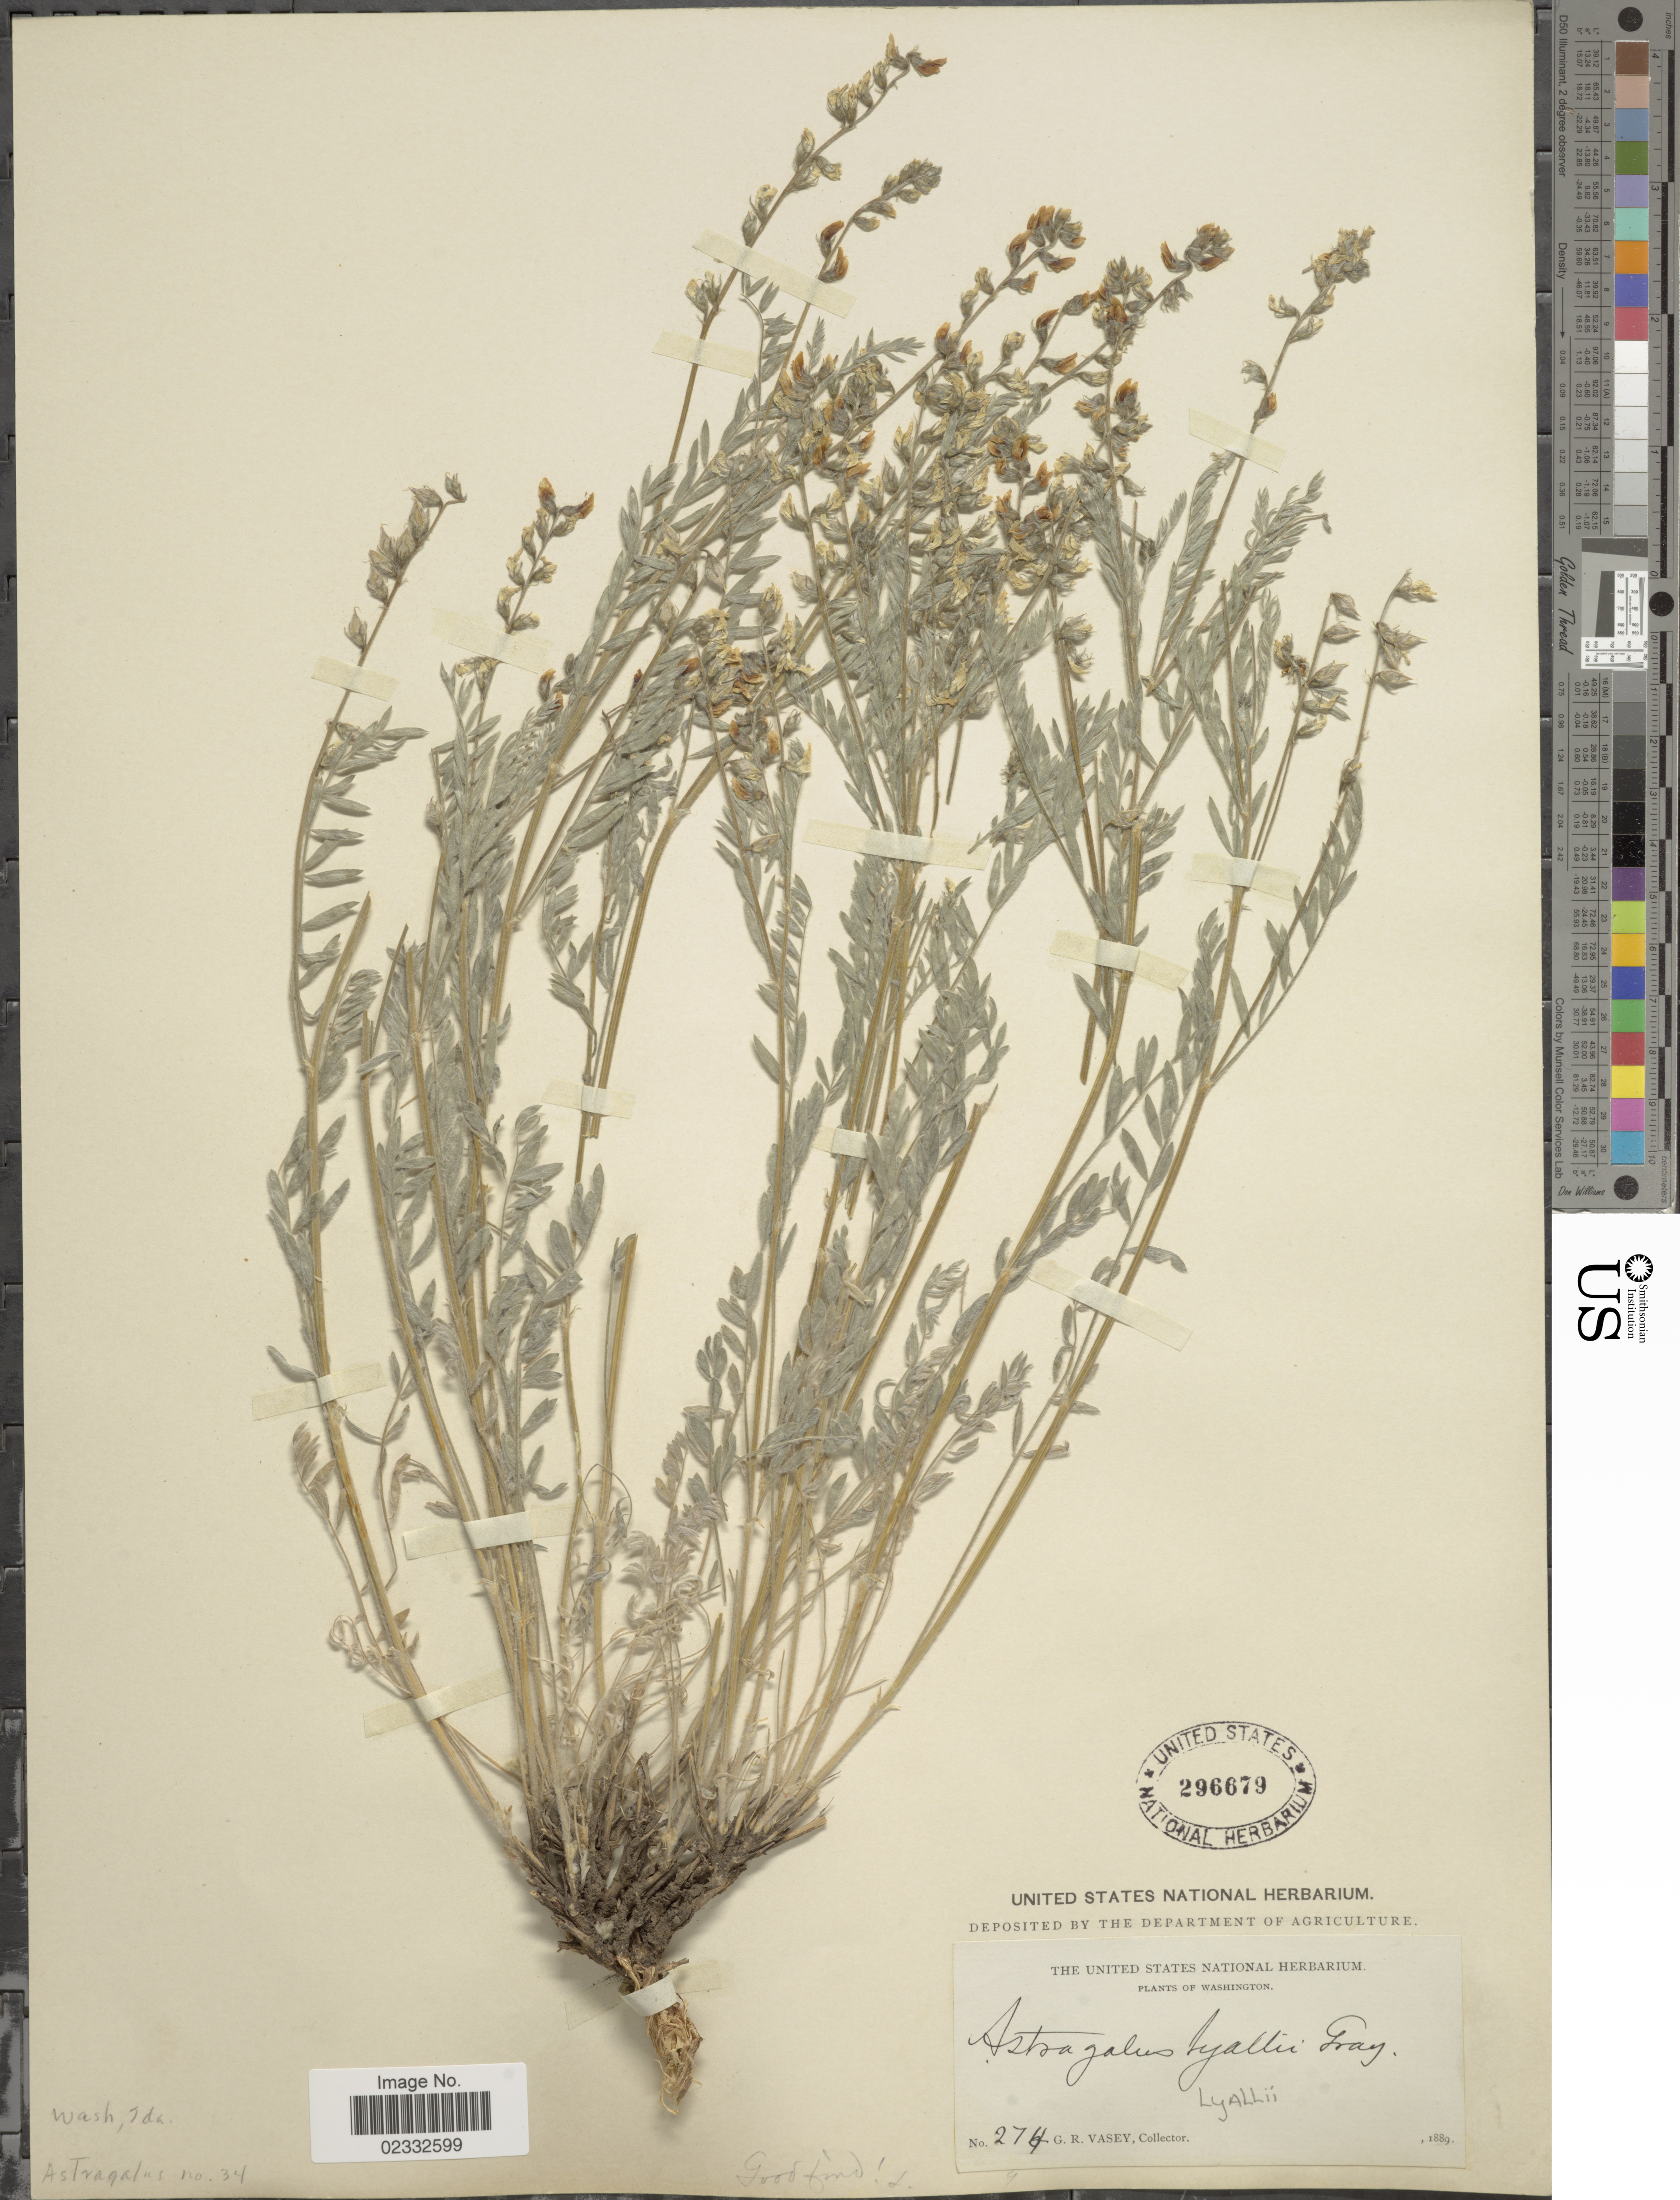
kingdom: Plantae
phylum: Tracheophyta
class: Magnoliopsida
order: Fabales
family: Fabaceae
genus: Astragalus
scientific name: Astragalus lyallii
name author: A. Gray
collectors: G. R. Vasey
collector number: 274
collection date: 1889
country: United States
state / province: Washington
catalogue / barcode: US 296679